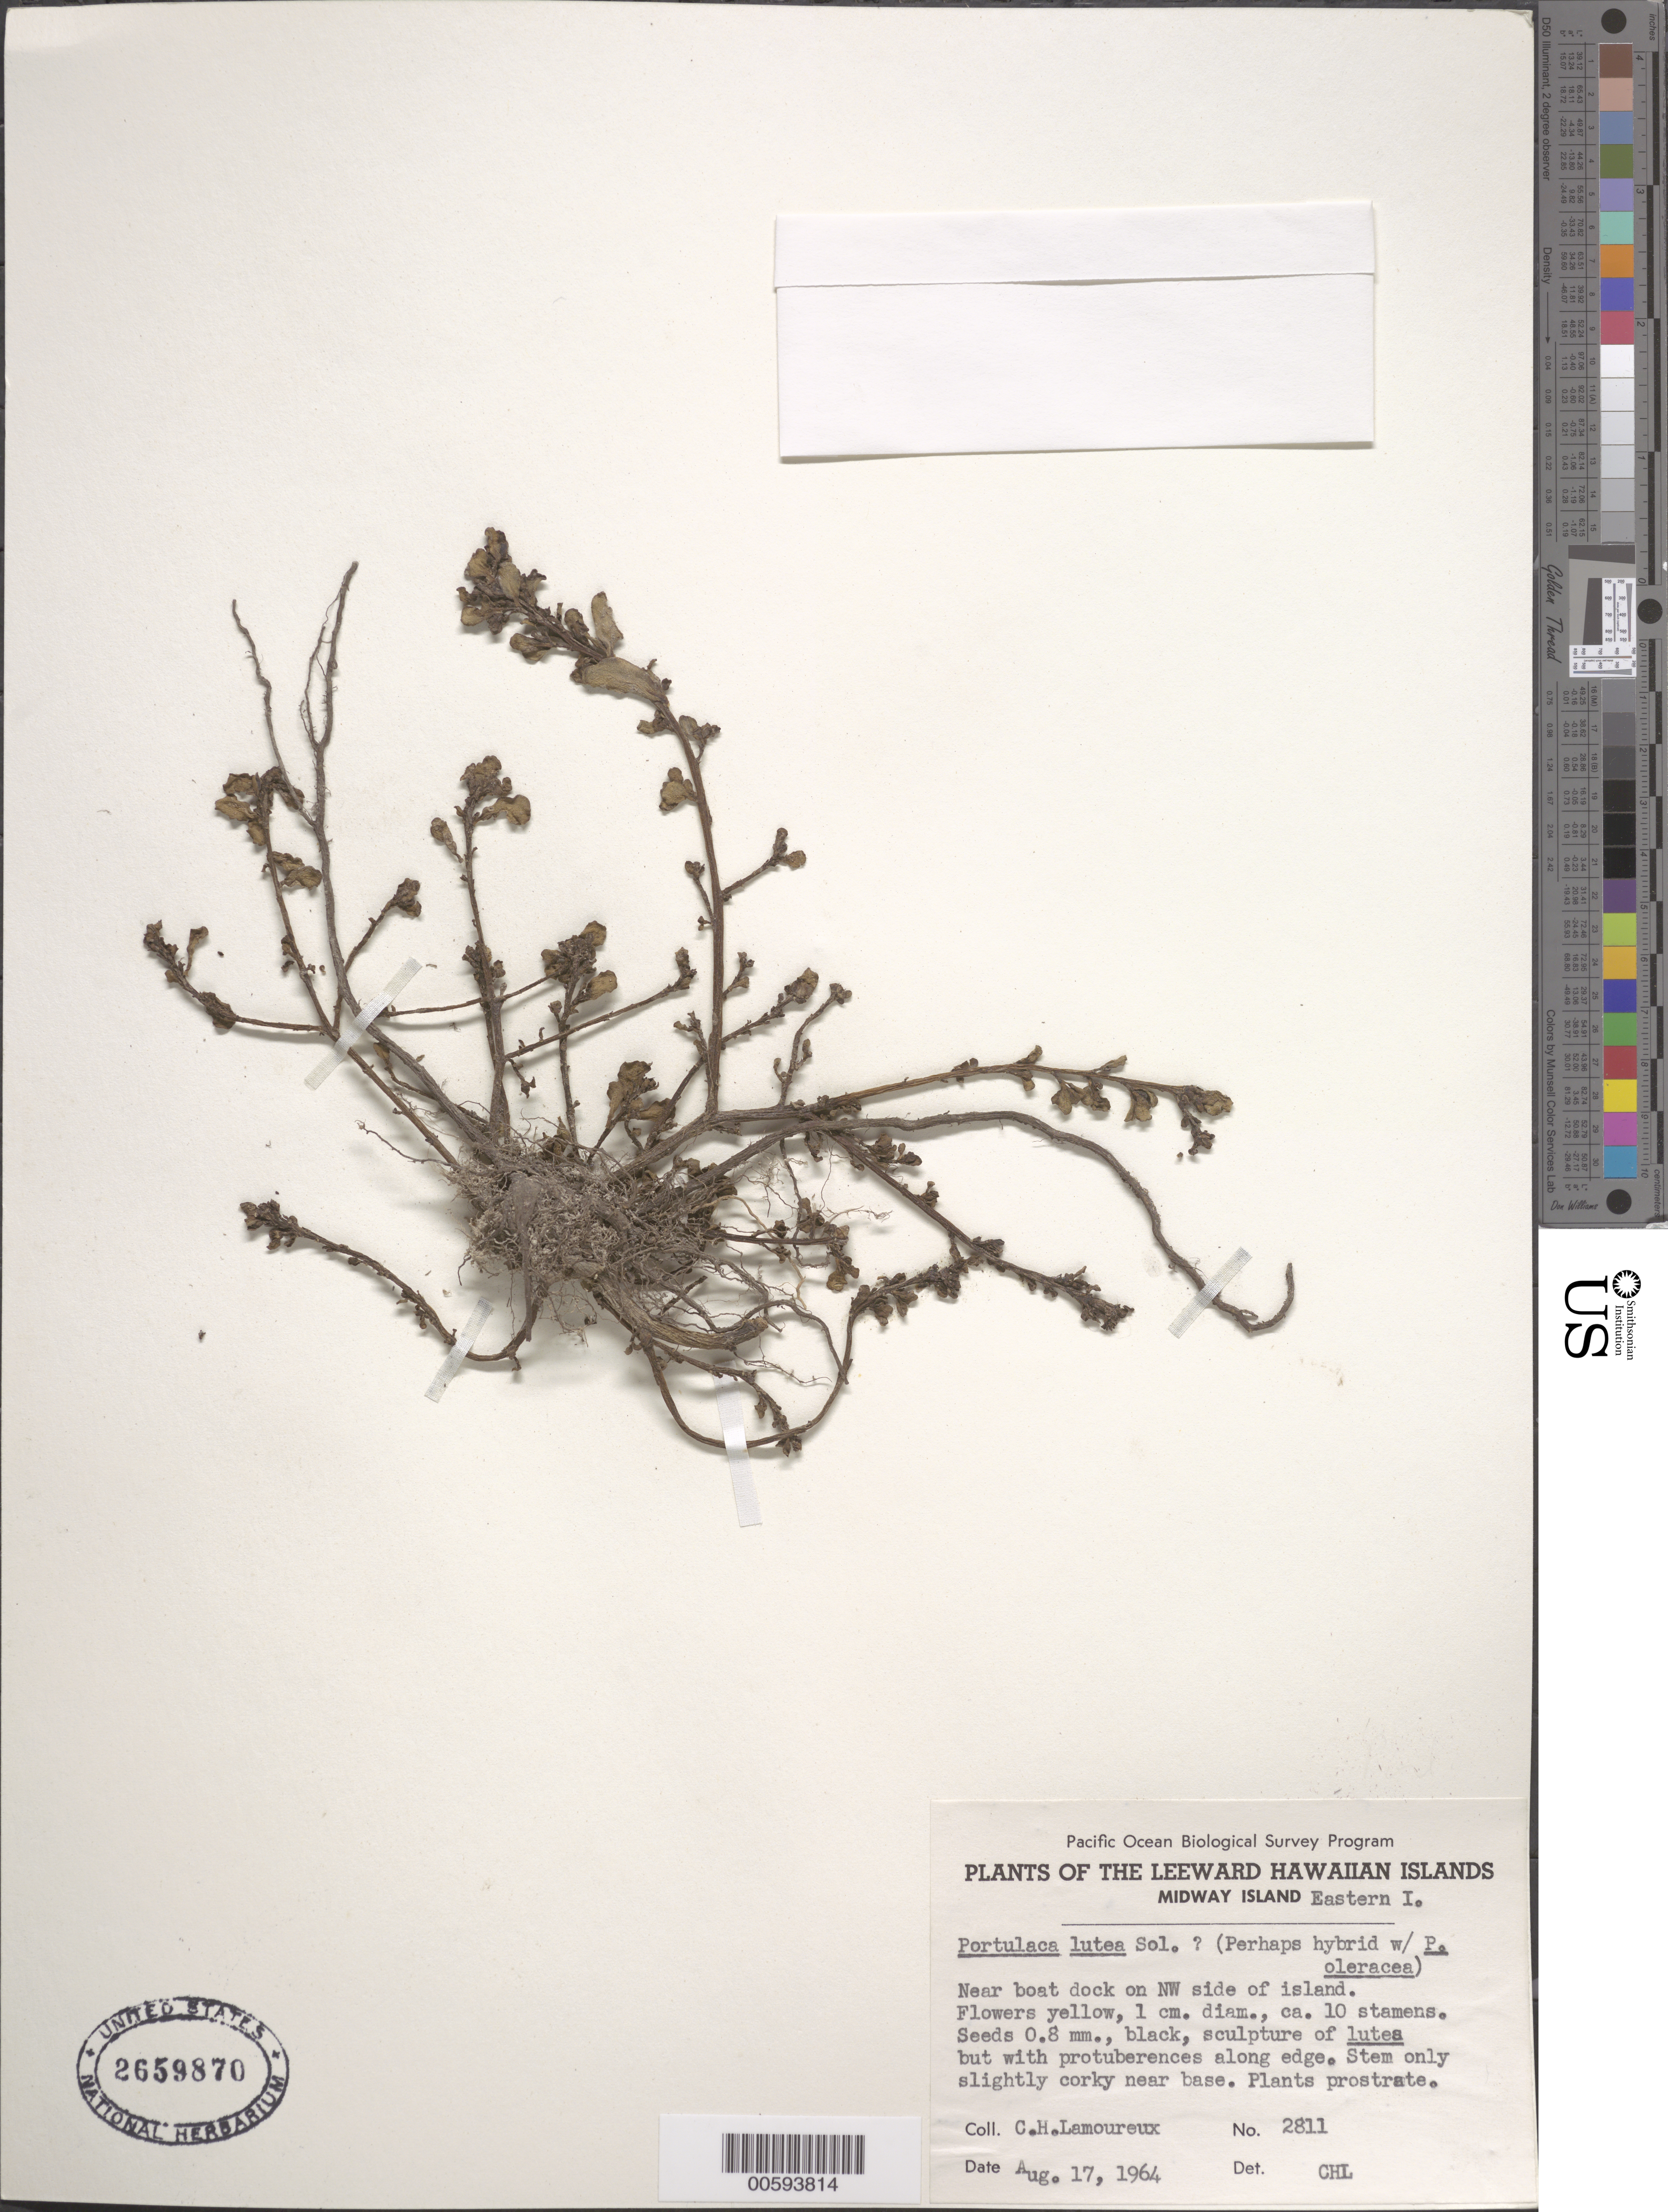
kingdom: Plantae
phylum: Tracheophyta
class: Magnoliopsida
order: Caryophyllales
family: Portulacaceae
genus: Portulaca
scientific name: Portulaca lutea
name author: Sol. ex G. Forst.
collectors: C. H. Lamoureux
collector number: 2811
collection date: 1964-08-17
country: United States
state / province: Hawaii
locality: The Leeward Hawaiian Islands. Midway Island, Eastern I. Near boat dock on NW side of island.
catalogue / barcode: US 2659870